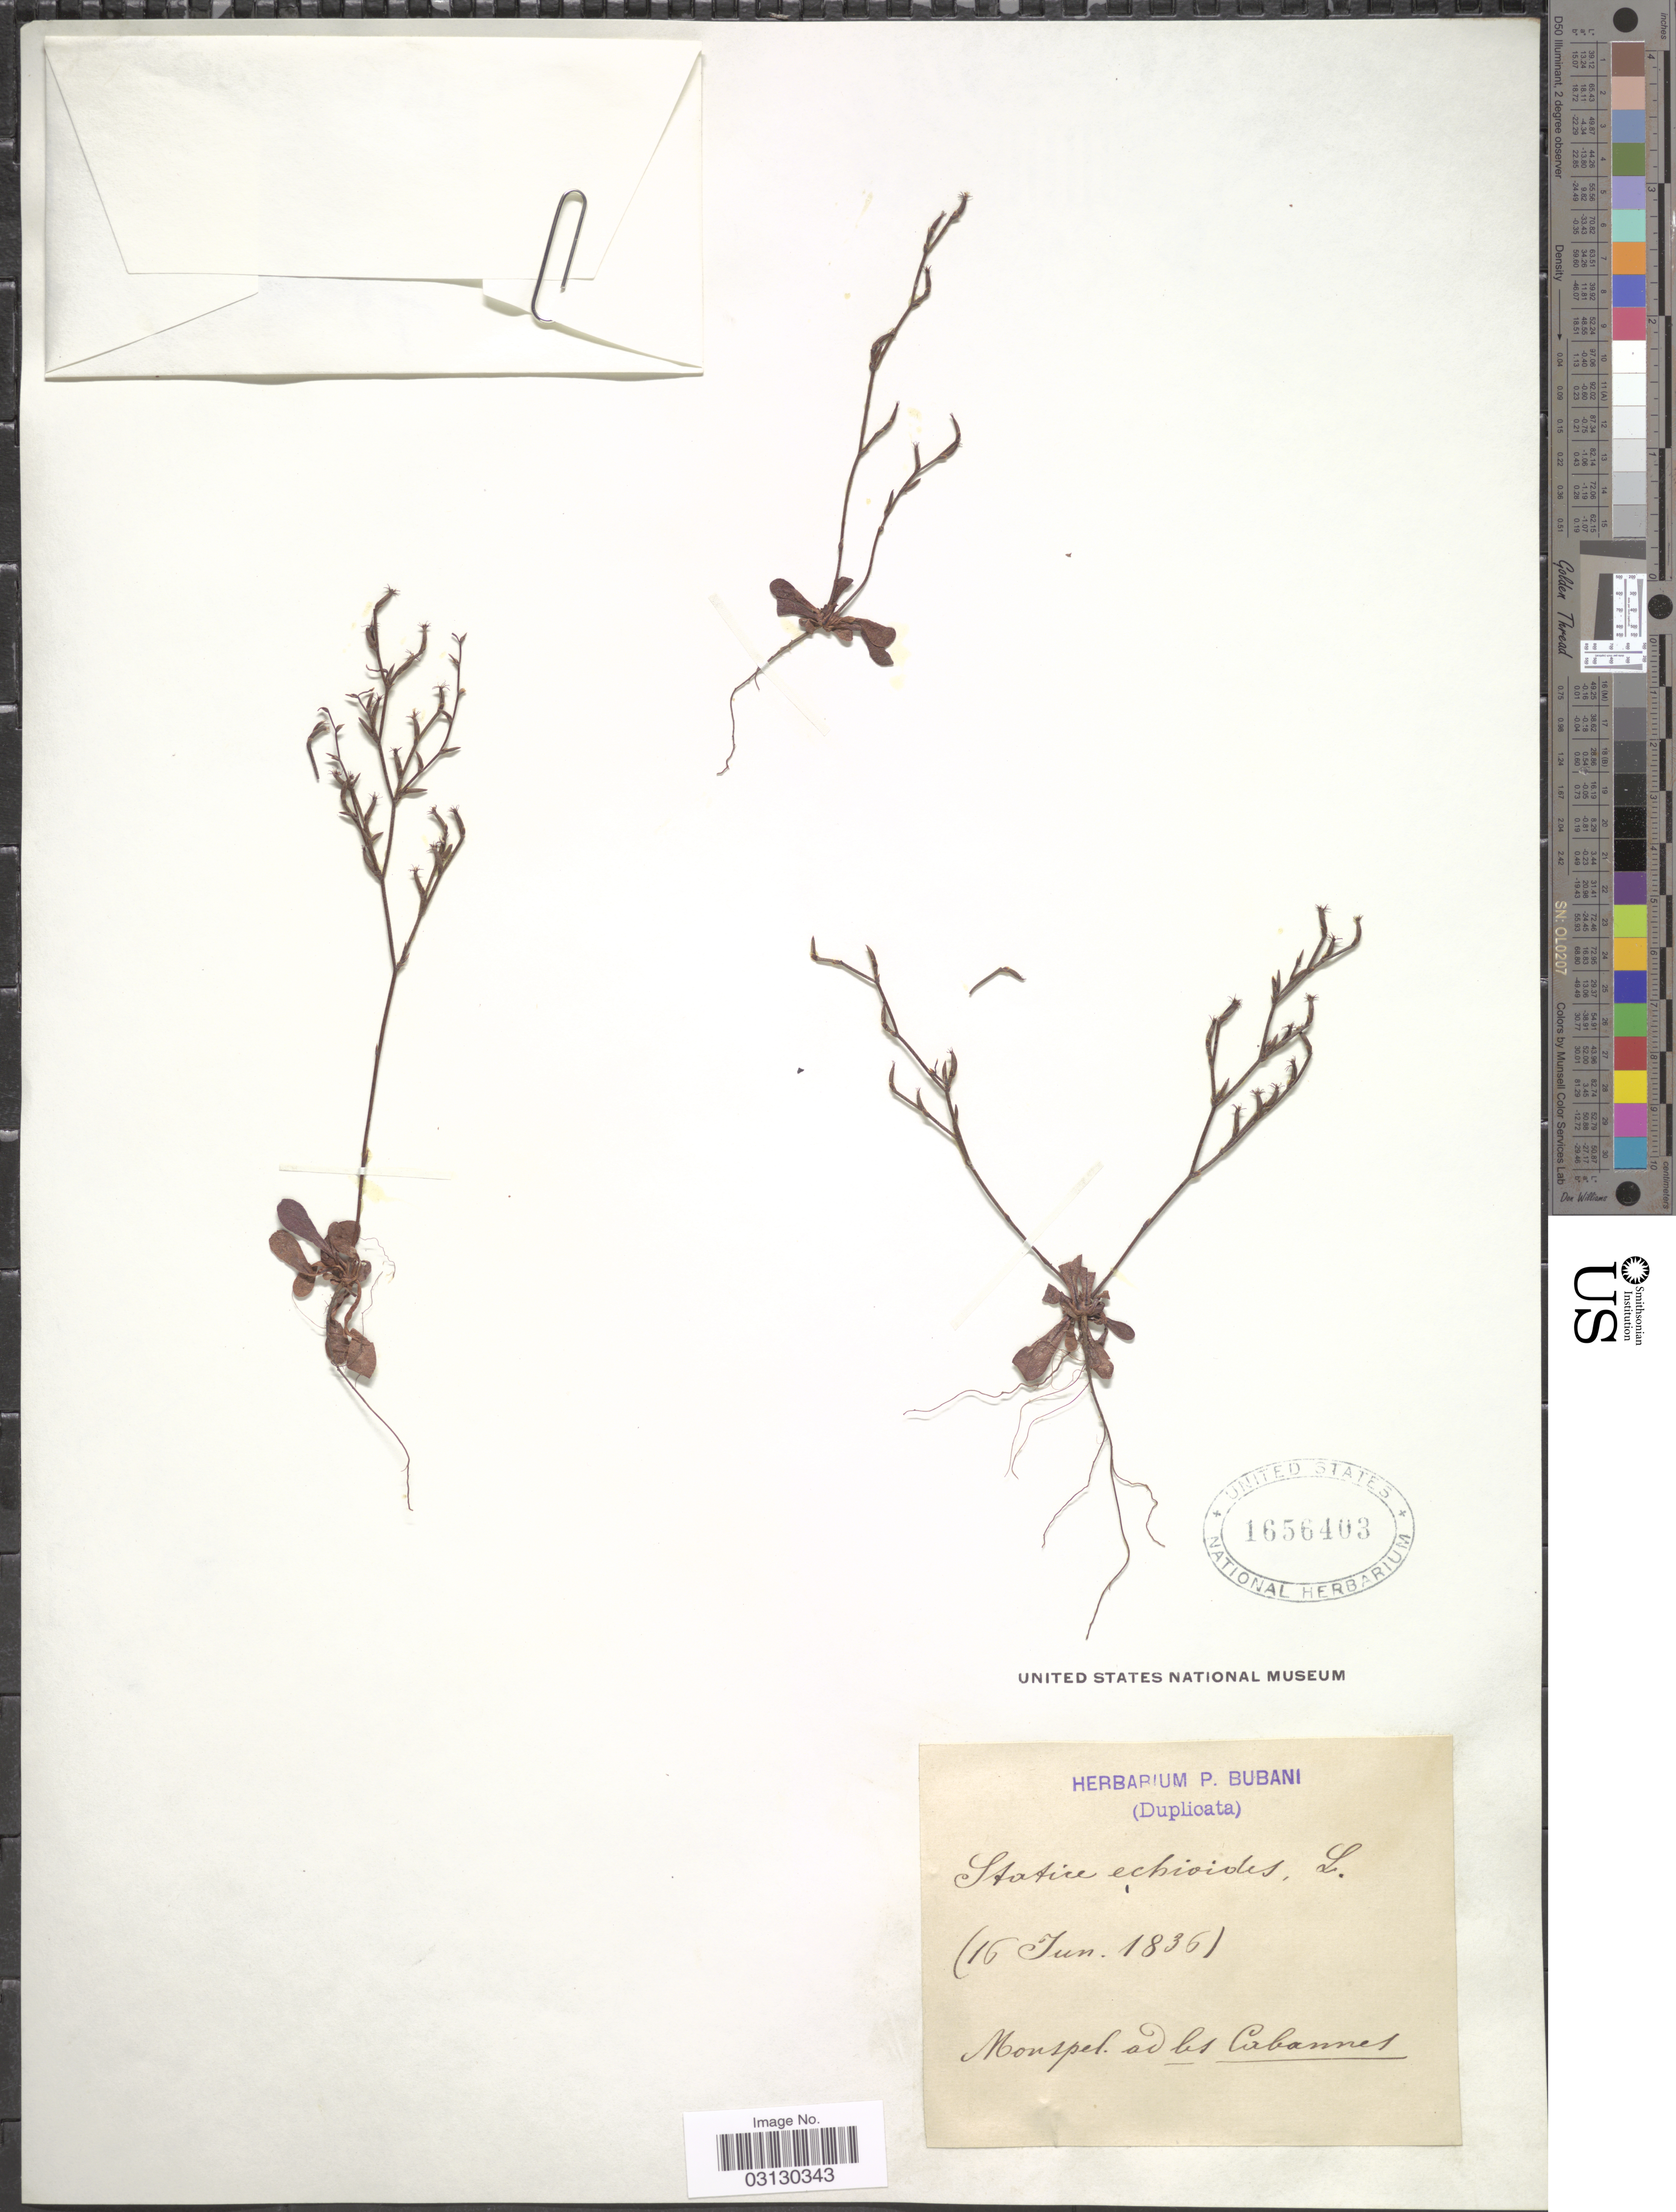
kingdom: Plantae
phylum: Tracheophyta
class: Magnoliopsida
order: Caryophyllales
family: Plumbaginaceae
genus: Limonium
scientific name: Limonium echioides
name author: (L.) Mill.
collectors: ex herb. P. Bubani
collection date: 1836-06-16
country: France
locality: Monspel ad les Cabannes.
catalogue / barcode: US 1656403